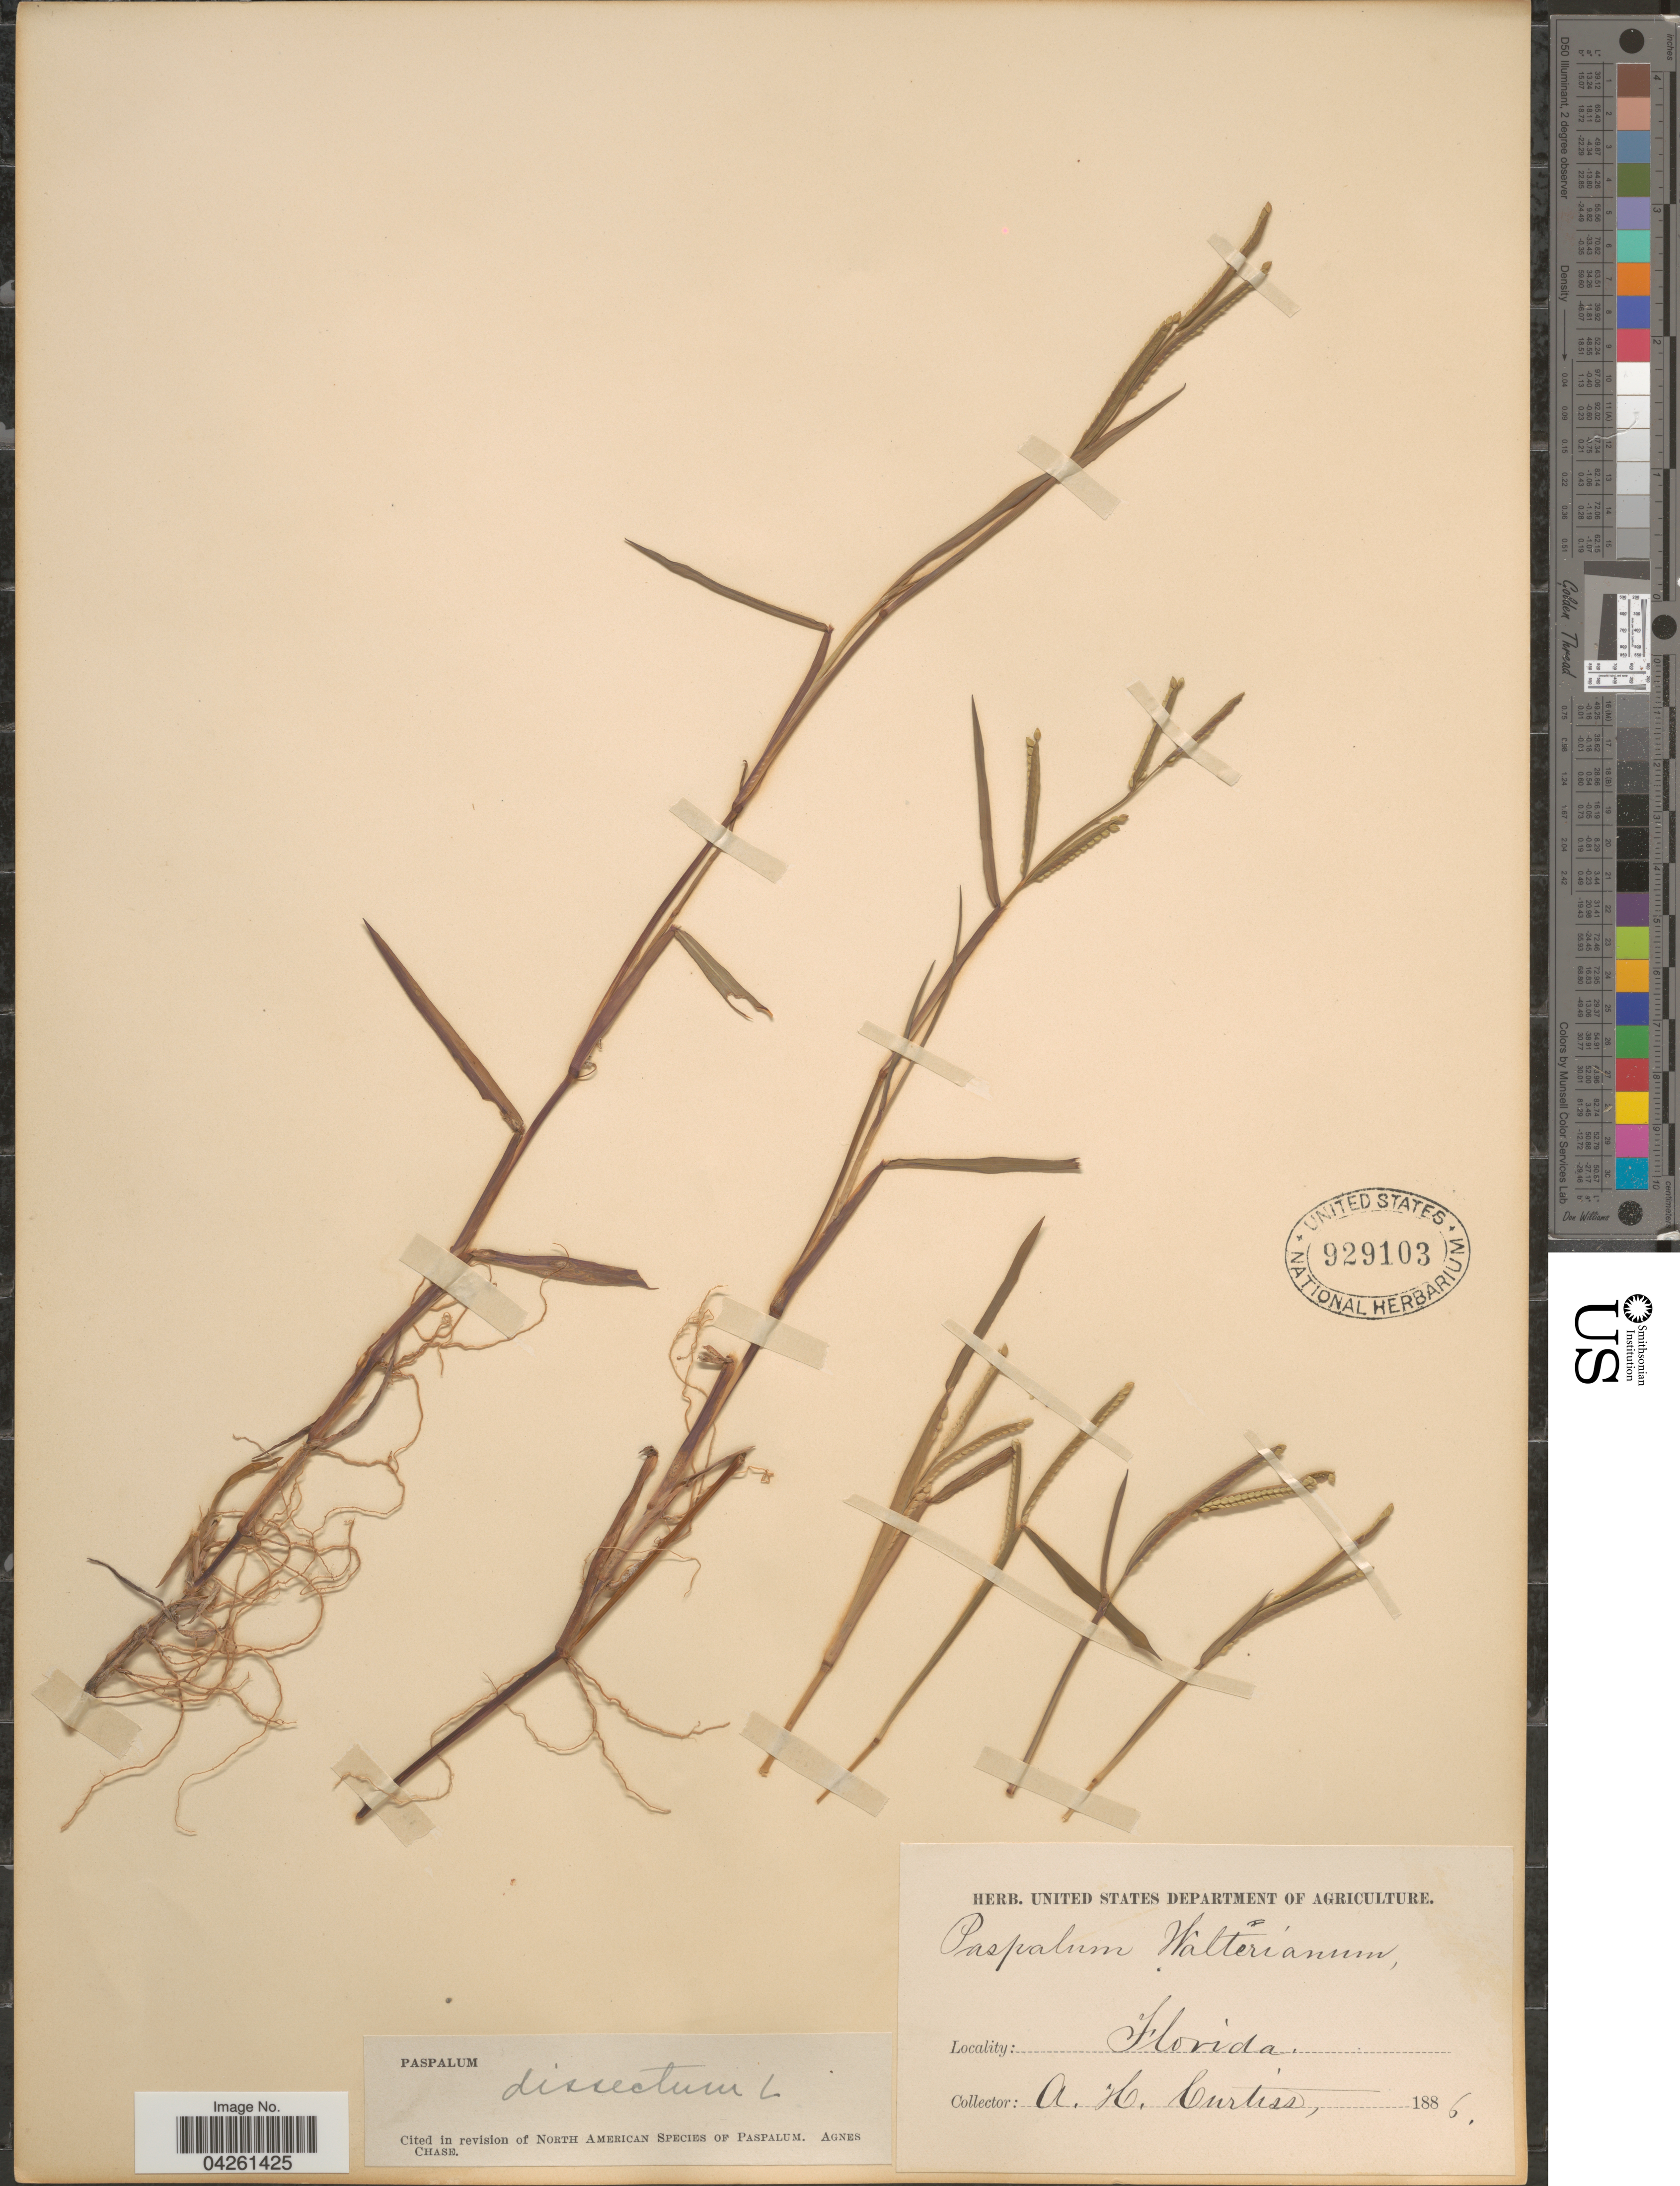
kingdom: Plantae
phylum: Tracheophyta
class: Liliopsida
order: Poales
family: Poaceae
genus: Paspalum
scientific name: Paspalum dissectum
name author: (L.) L.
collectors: A. H. Curtiss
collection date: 1886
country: United States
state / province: Florida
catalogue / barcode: US 929103